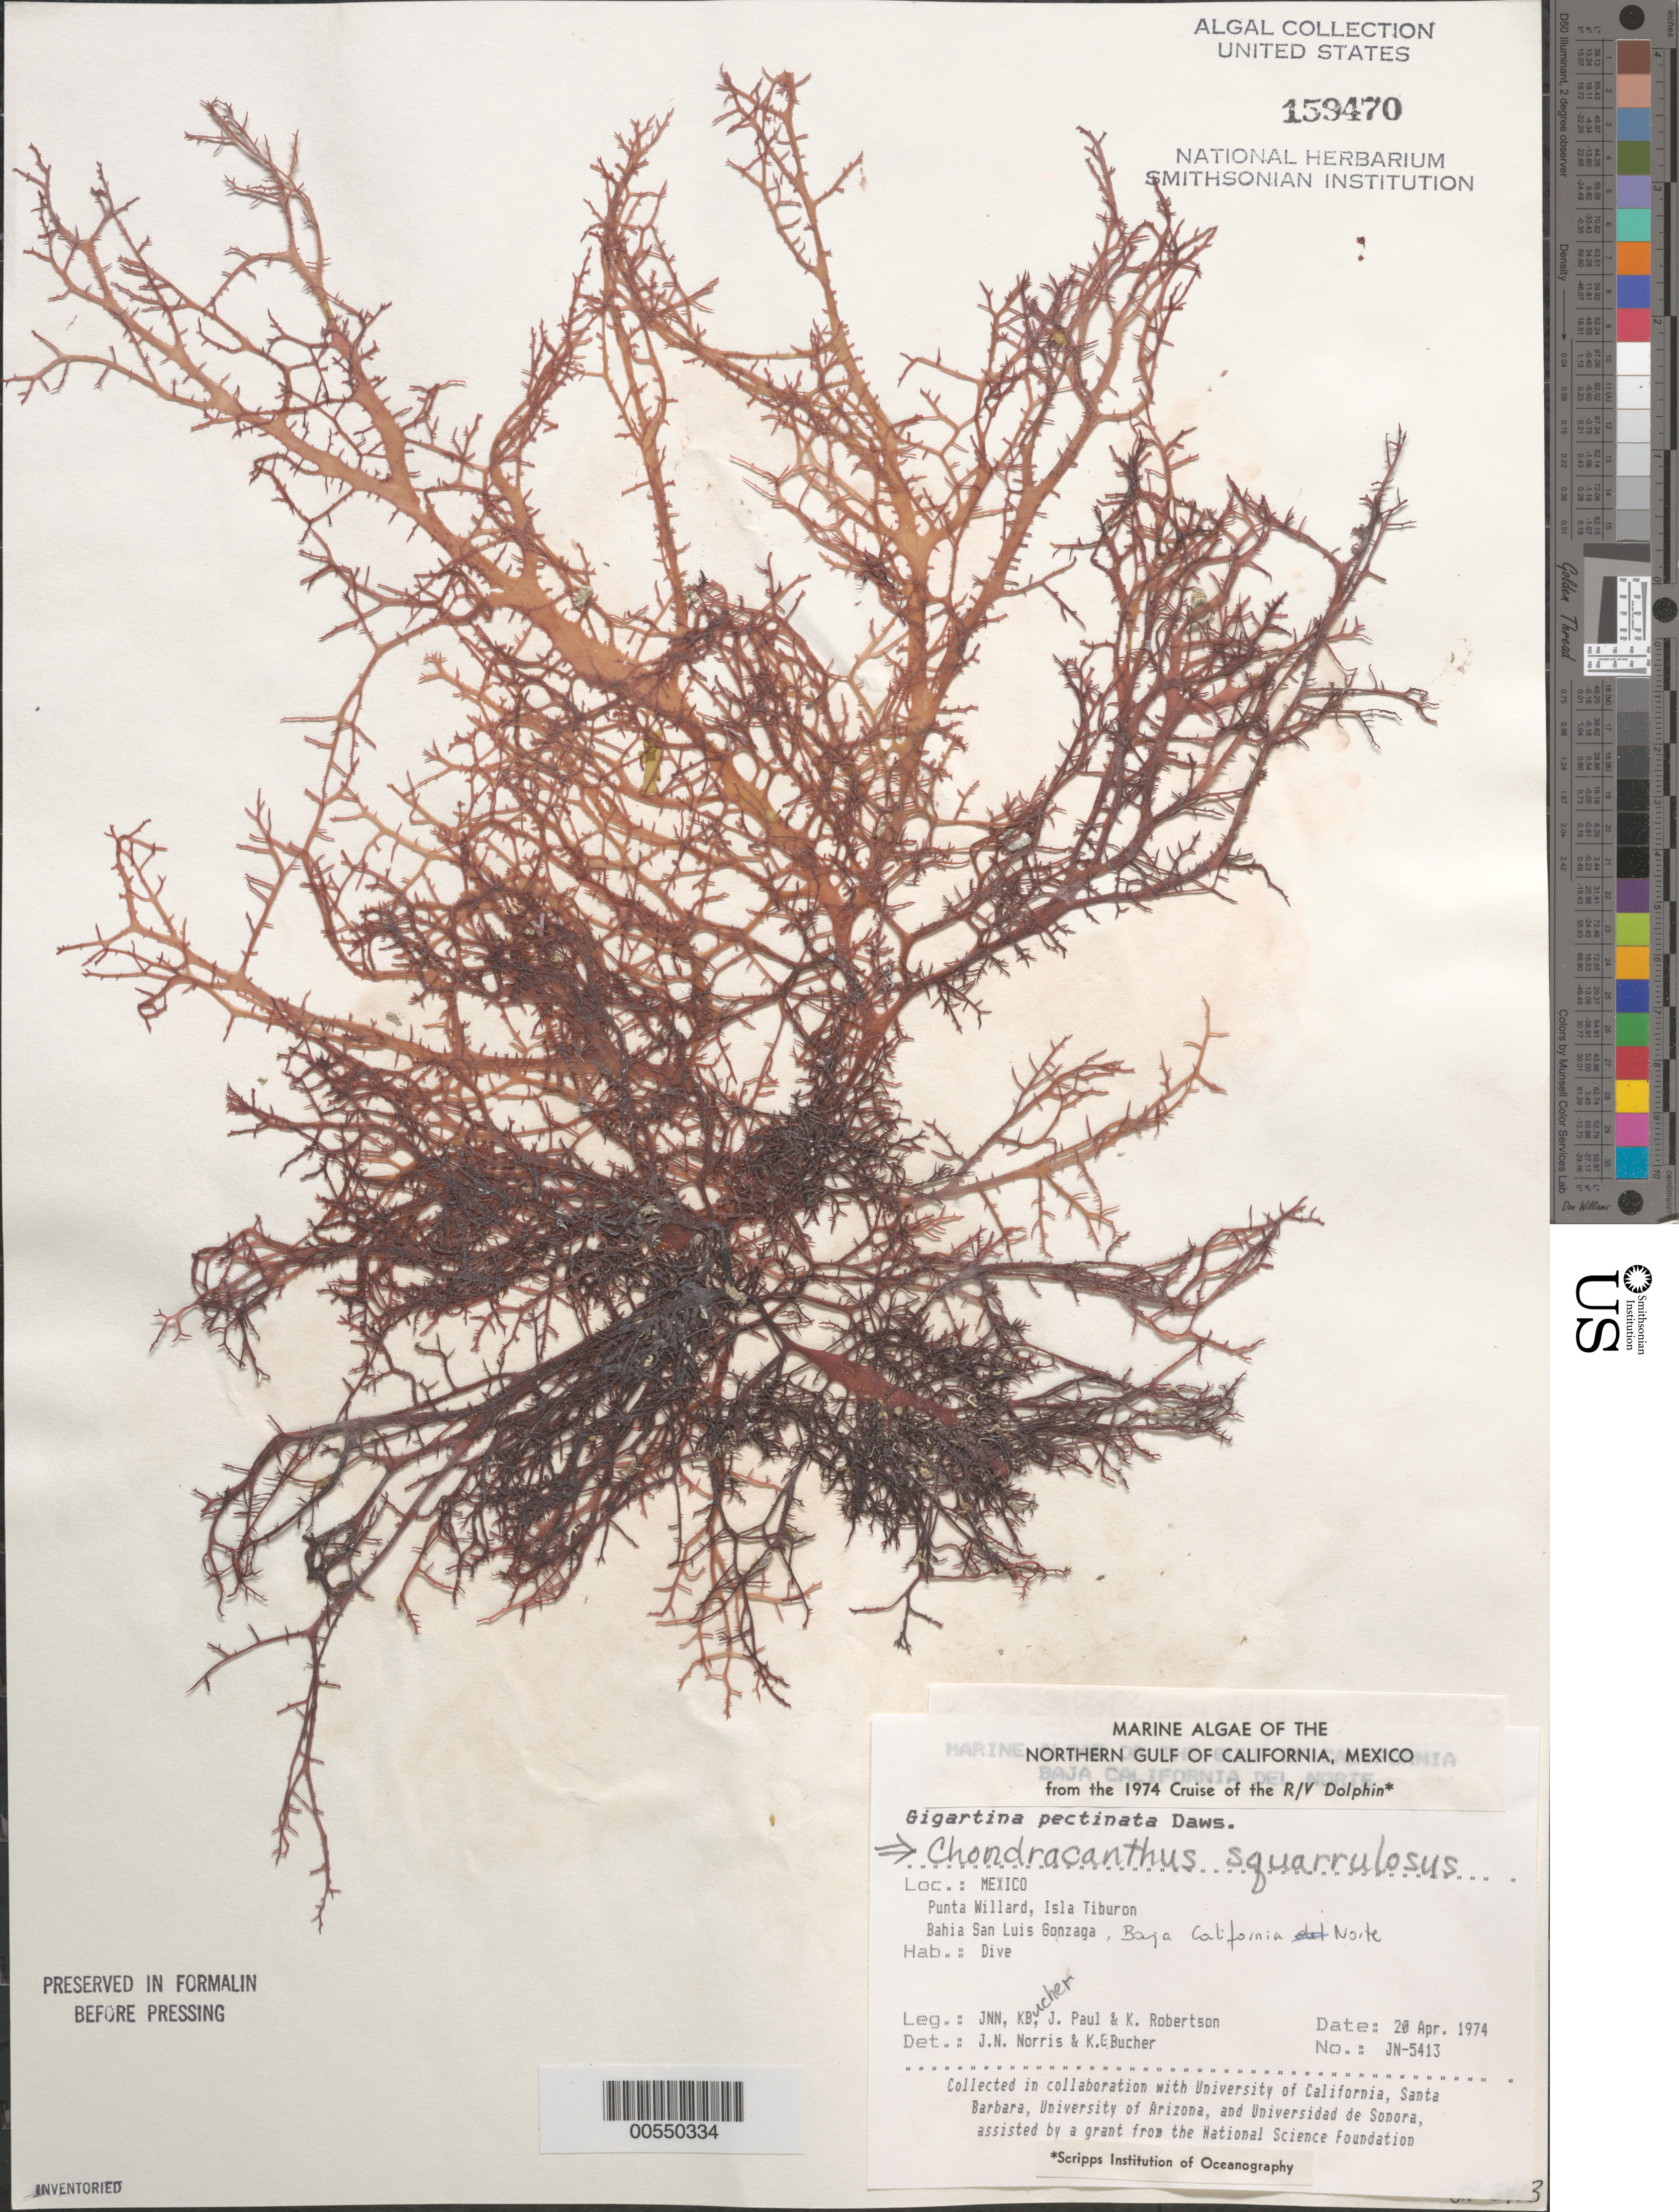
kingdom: Plantae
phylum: Rhodophyta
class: Florideophyceae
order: Gigartinales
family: Gigartinaceae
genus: Chondracanthus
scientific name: Chondracanthus squarrulosus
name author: (Setch. & N.L. Gardner) J.R. Hughey et al.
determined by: Norris, James N.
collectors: J. N. Norris, K. E. Bucher, J. Paul & K. Robertson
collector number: JN-5413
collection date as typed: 20 Apr 1974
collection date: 1974-04-20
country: Mexico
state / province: Sonora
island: Isla Tiburon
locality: Punta Willard, Bahia San Luis Gonzaga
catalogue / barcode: US 159470